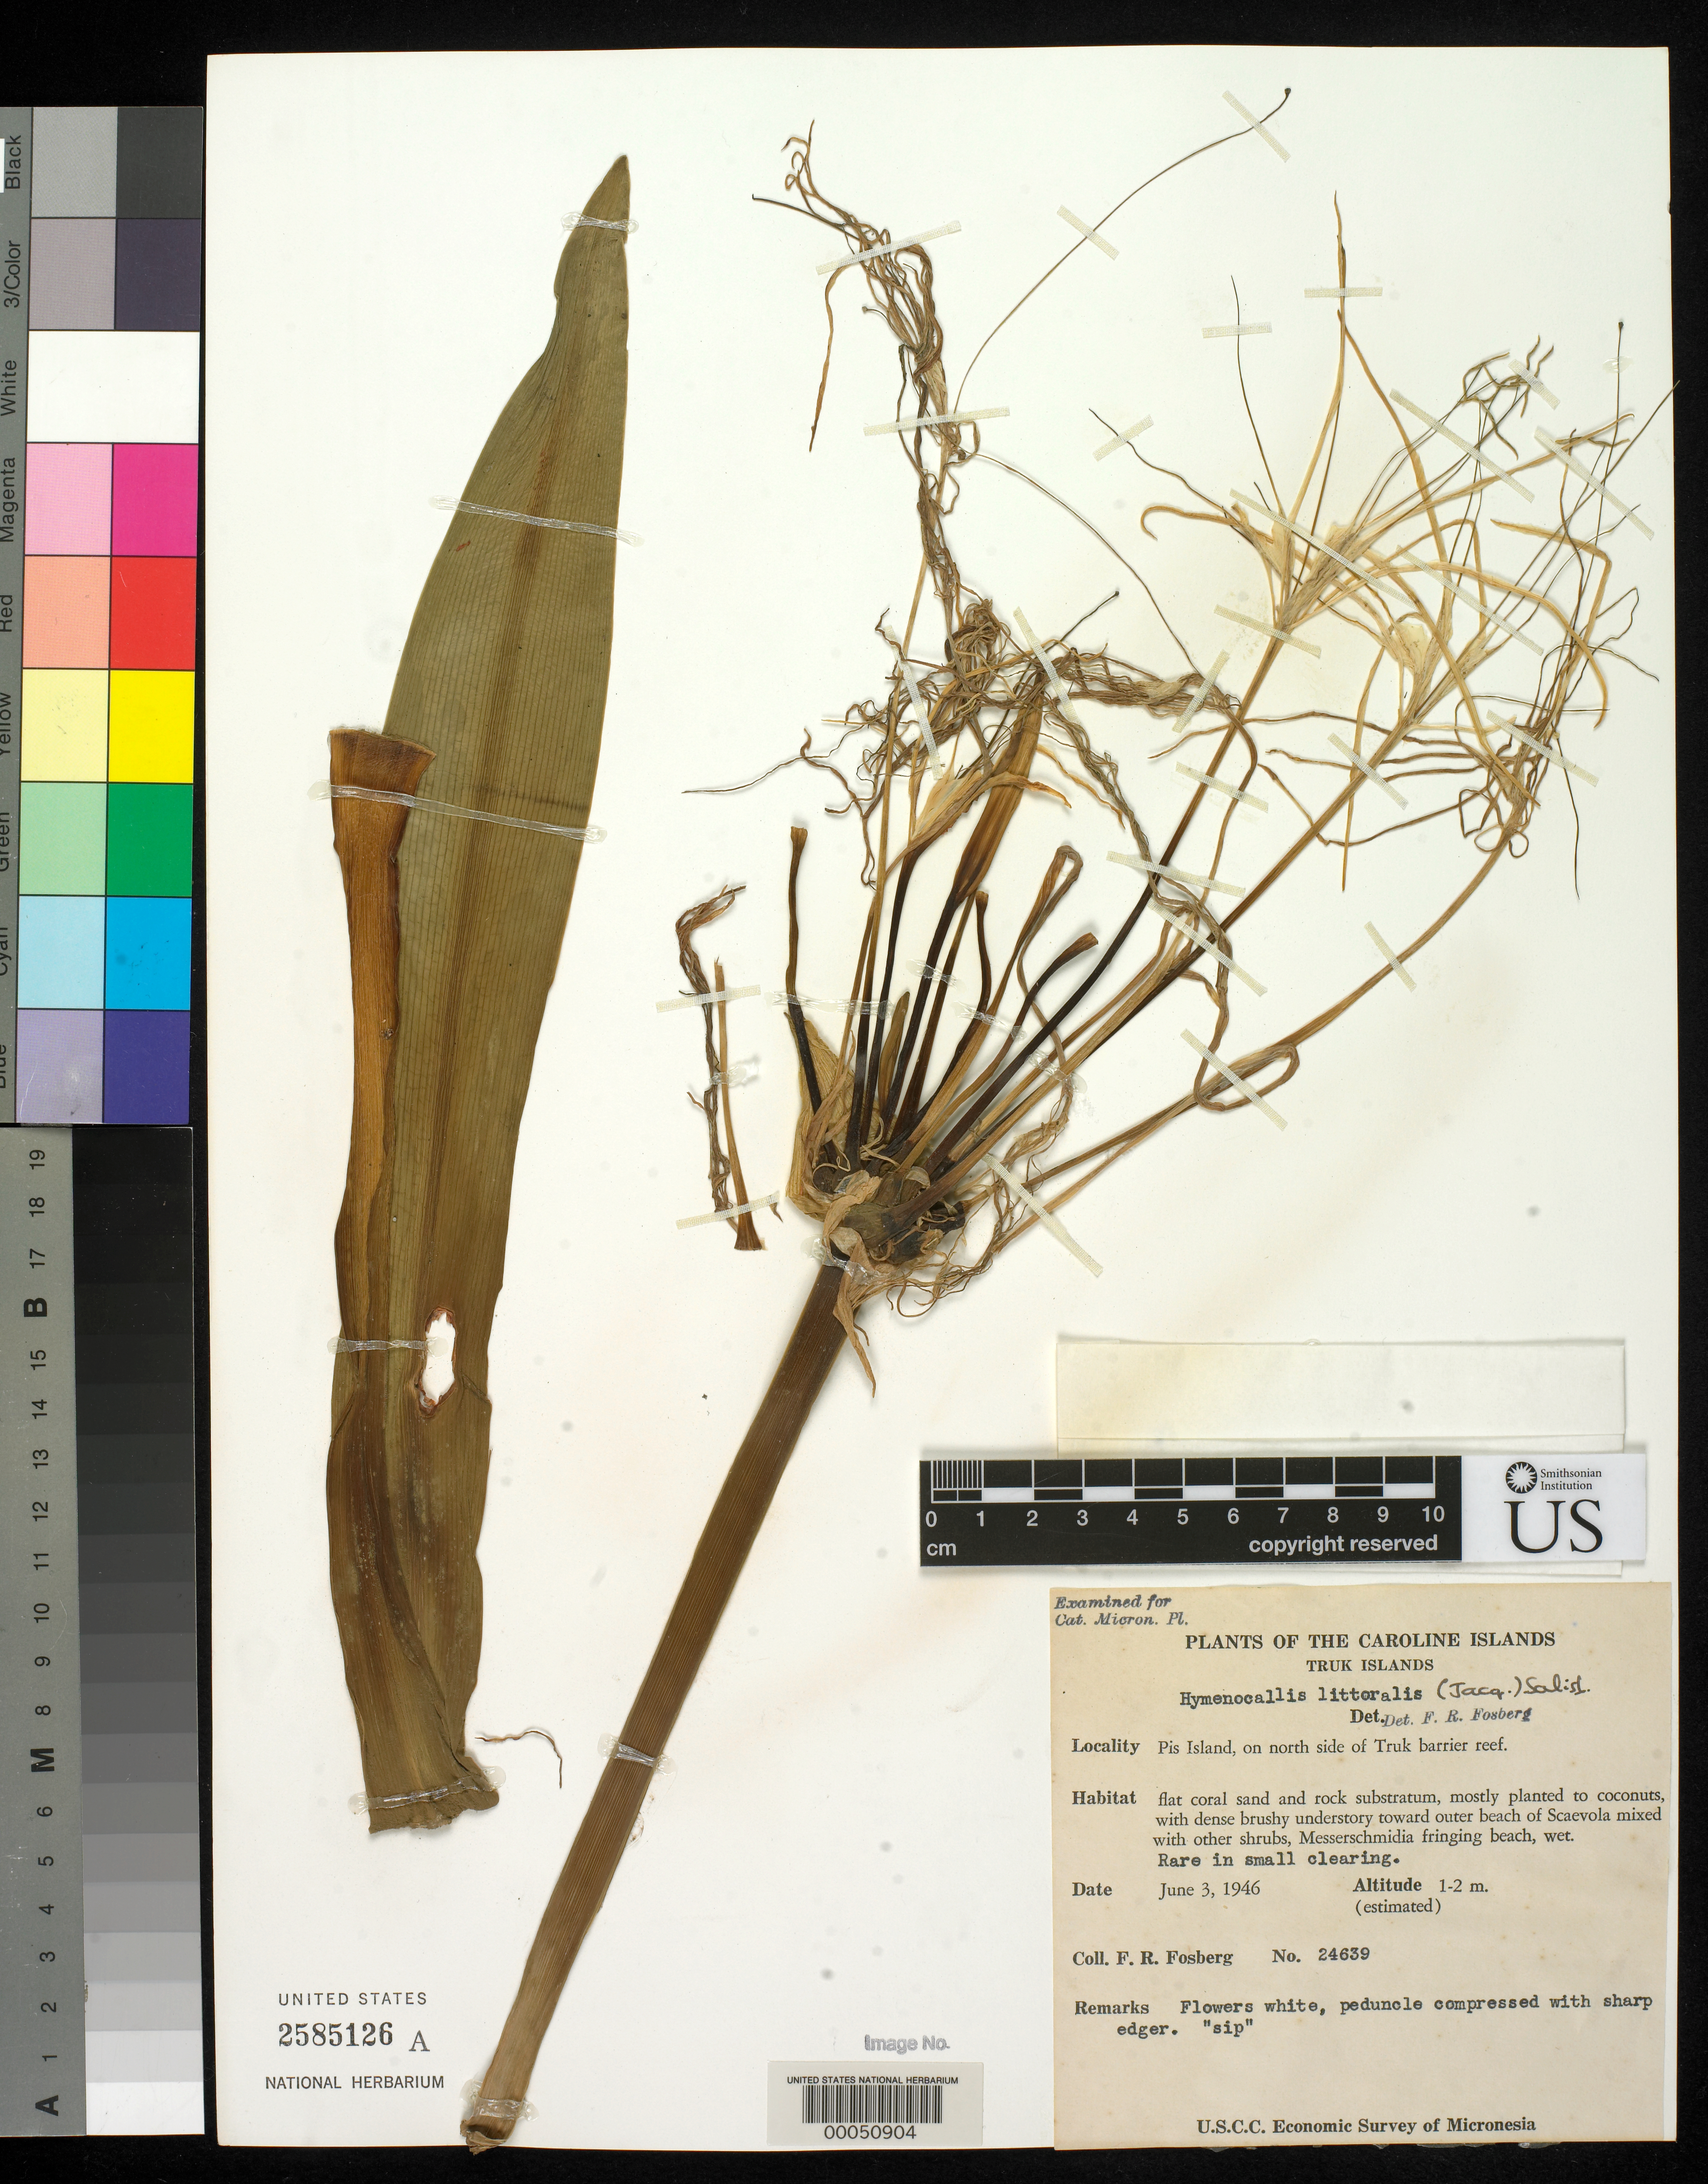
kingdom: Plantae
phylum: Tracheophyta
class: Liliopsida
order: Asparagales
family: Amaryllidaceae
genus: Hymenocallis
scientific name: Hymenocallis littoralis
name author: (Jacq.) Salisb.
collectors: F. R. Fosberg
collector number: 24639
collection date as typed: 03 Jun 1946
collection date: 1946-06-03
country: Micronesia, Federated States of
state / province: Truk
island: Losap Atoll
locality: Pis Islet, on N side of Truk barrier reef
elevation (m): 1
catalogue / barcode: US 2585126A